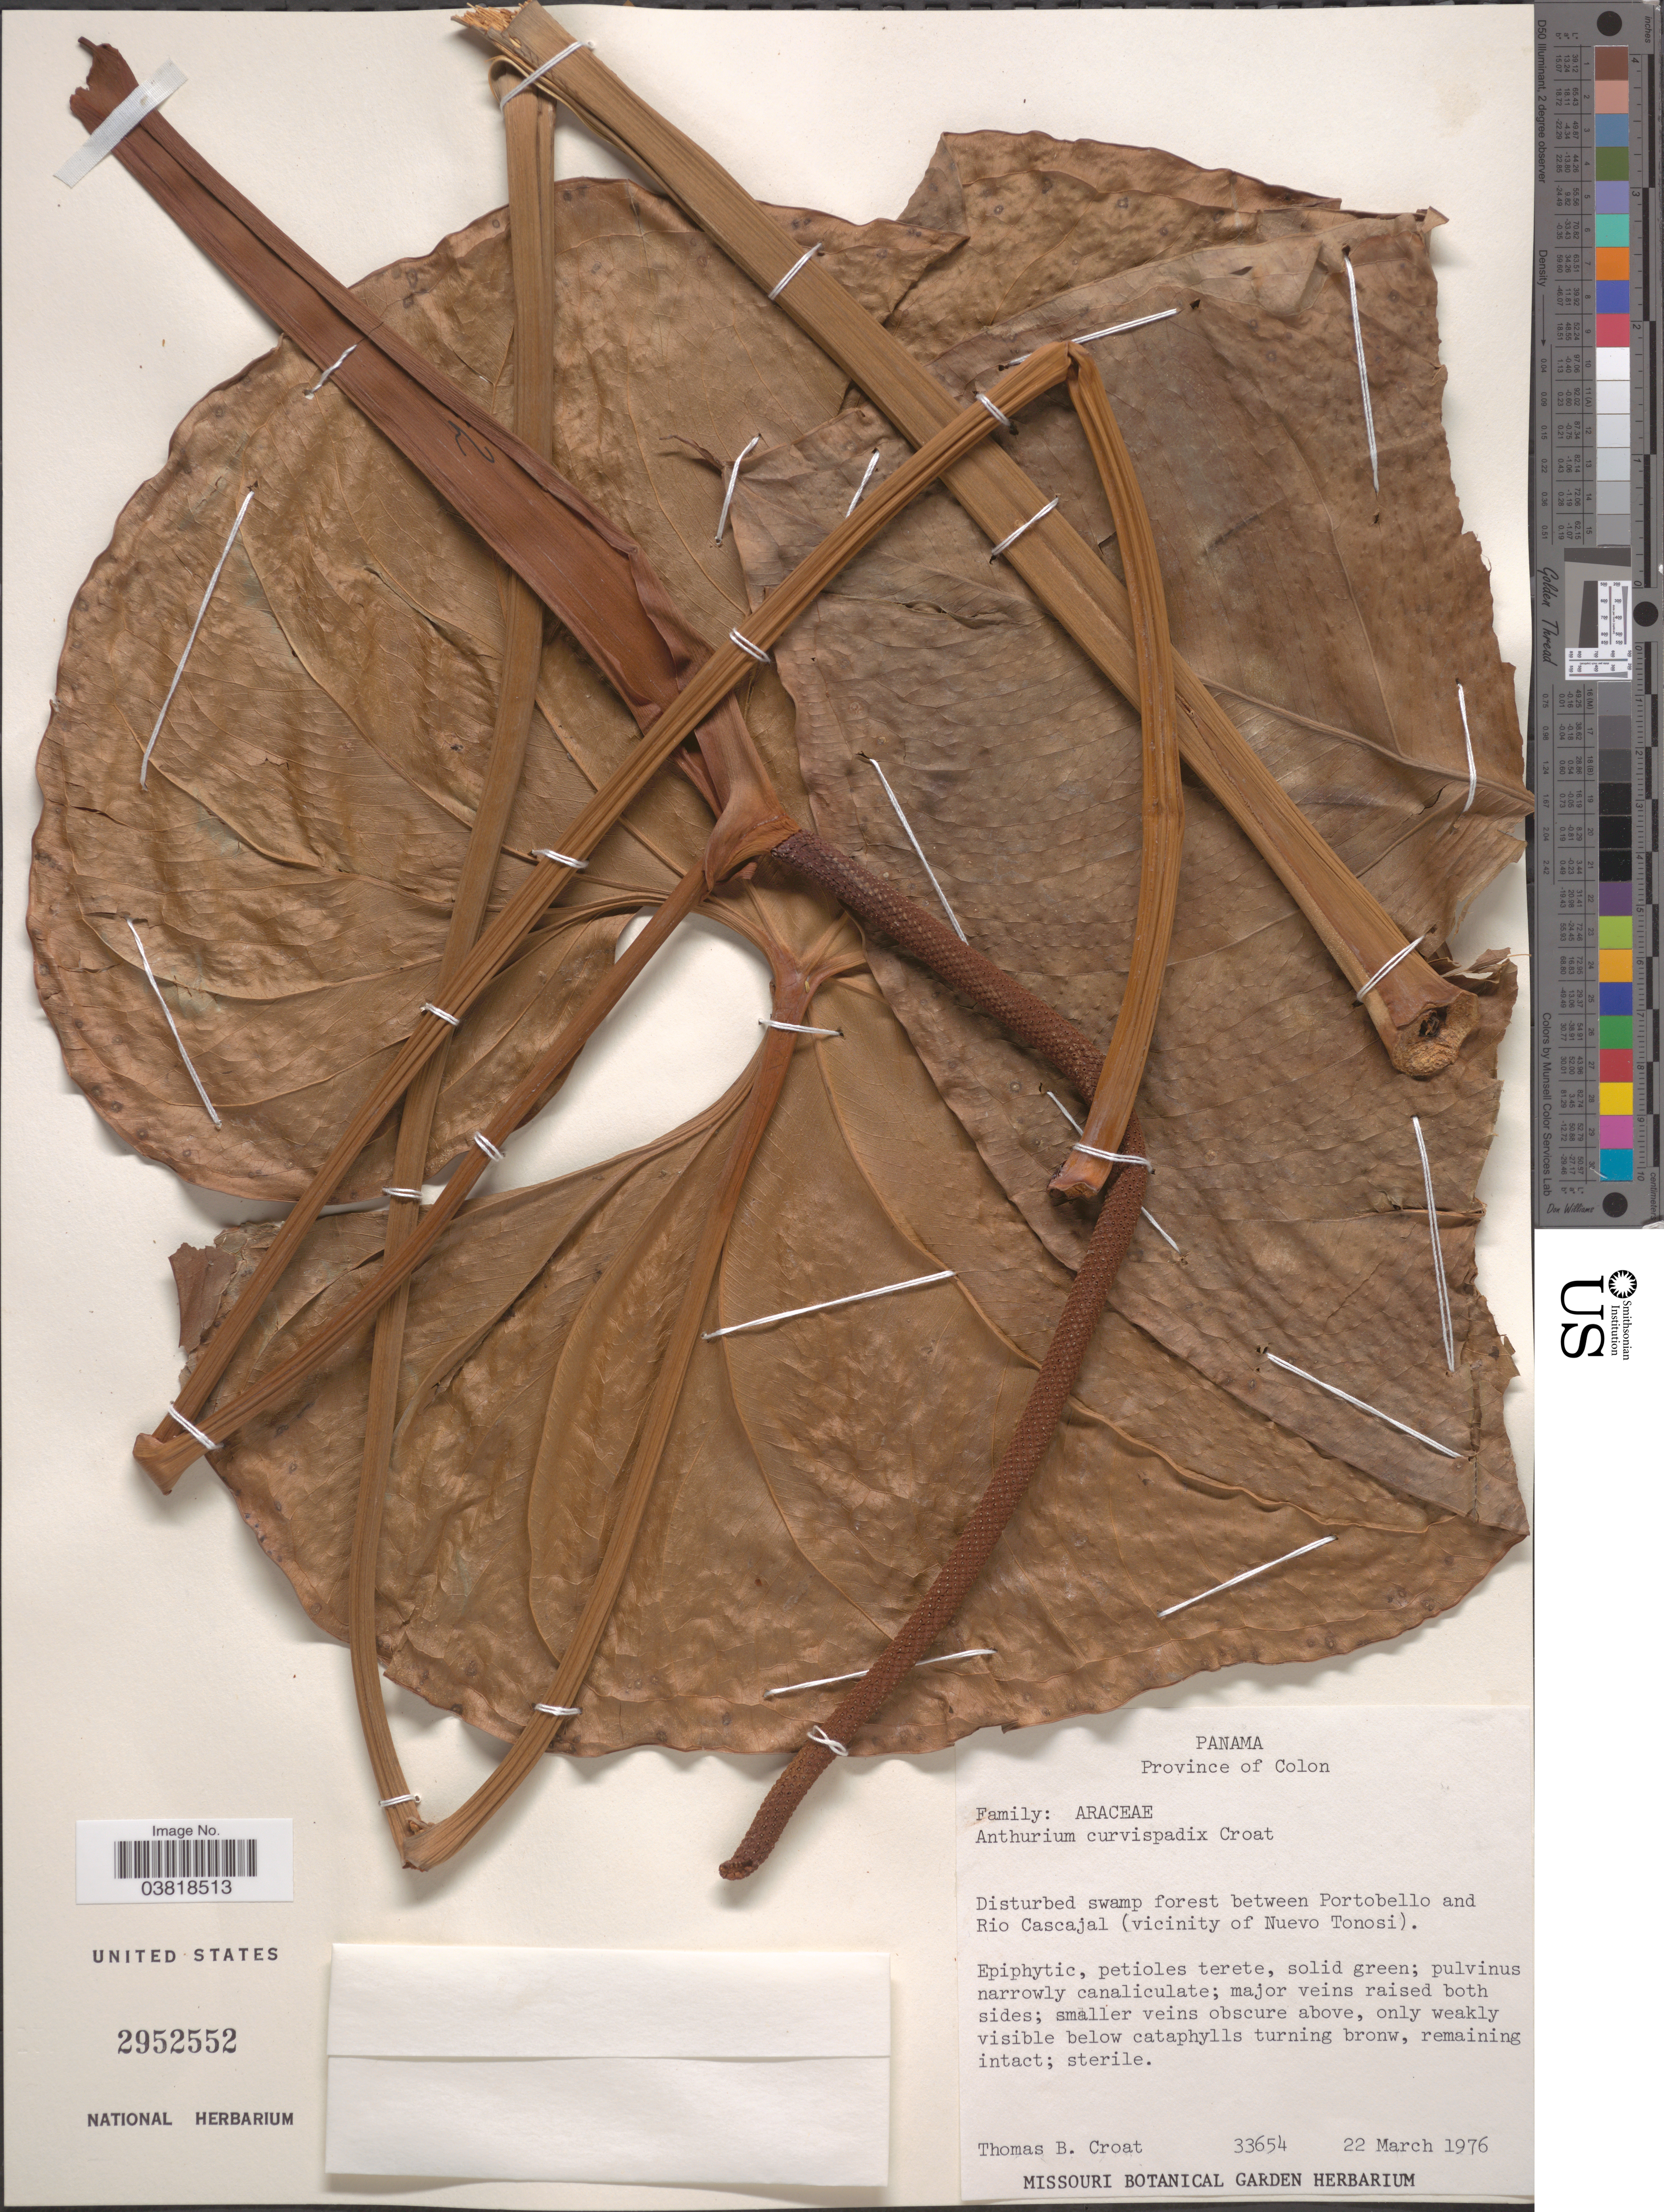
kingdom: Plantae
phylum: Tracheophyta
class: Liliopsida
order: Alismatales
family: Araceae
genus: Anthurium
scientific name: Anthurium curvispadix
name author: Croat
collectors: T. B. Croat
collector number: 33654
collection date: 1976-03-22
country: Panama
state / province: Colón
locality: Between Portobello and Rio Cascajal (vicinity of Nuevo Tonosi).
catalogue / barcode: US 2952552